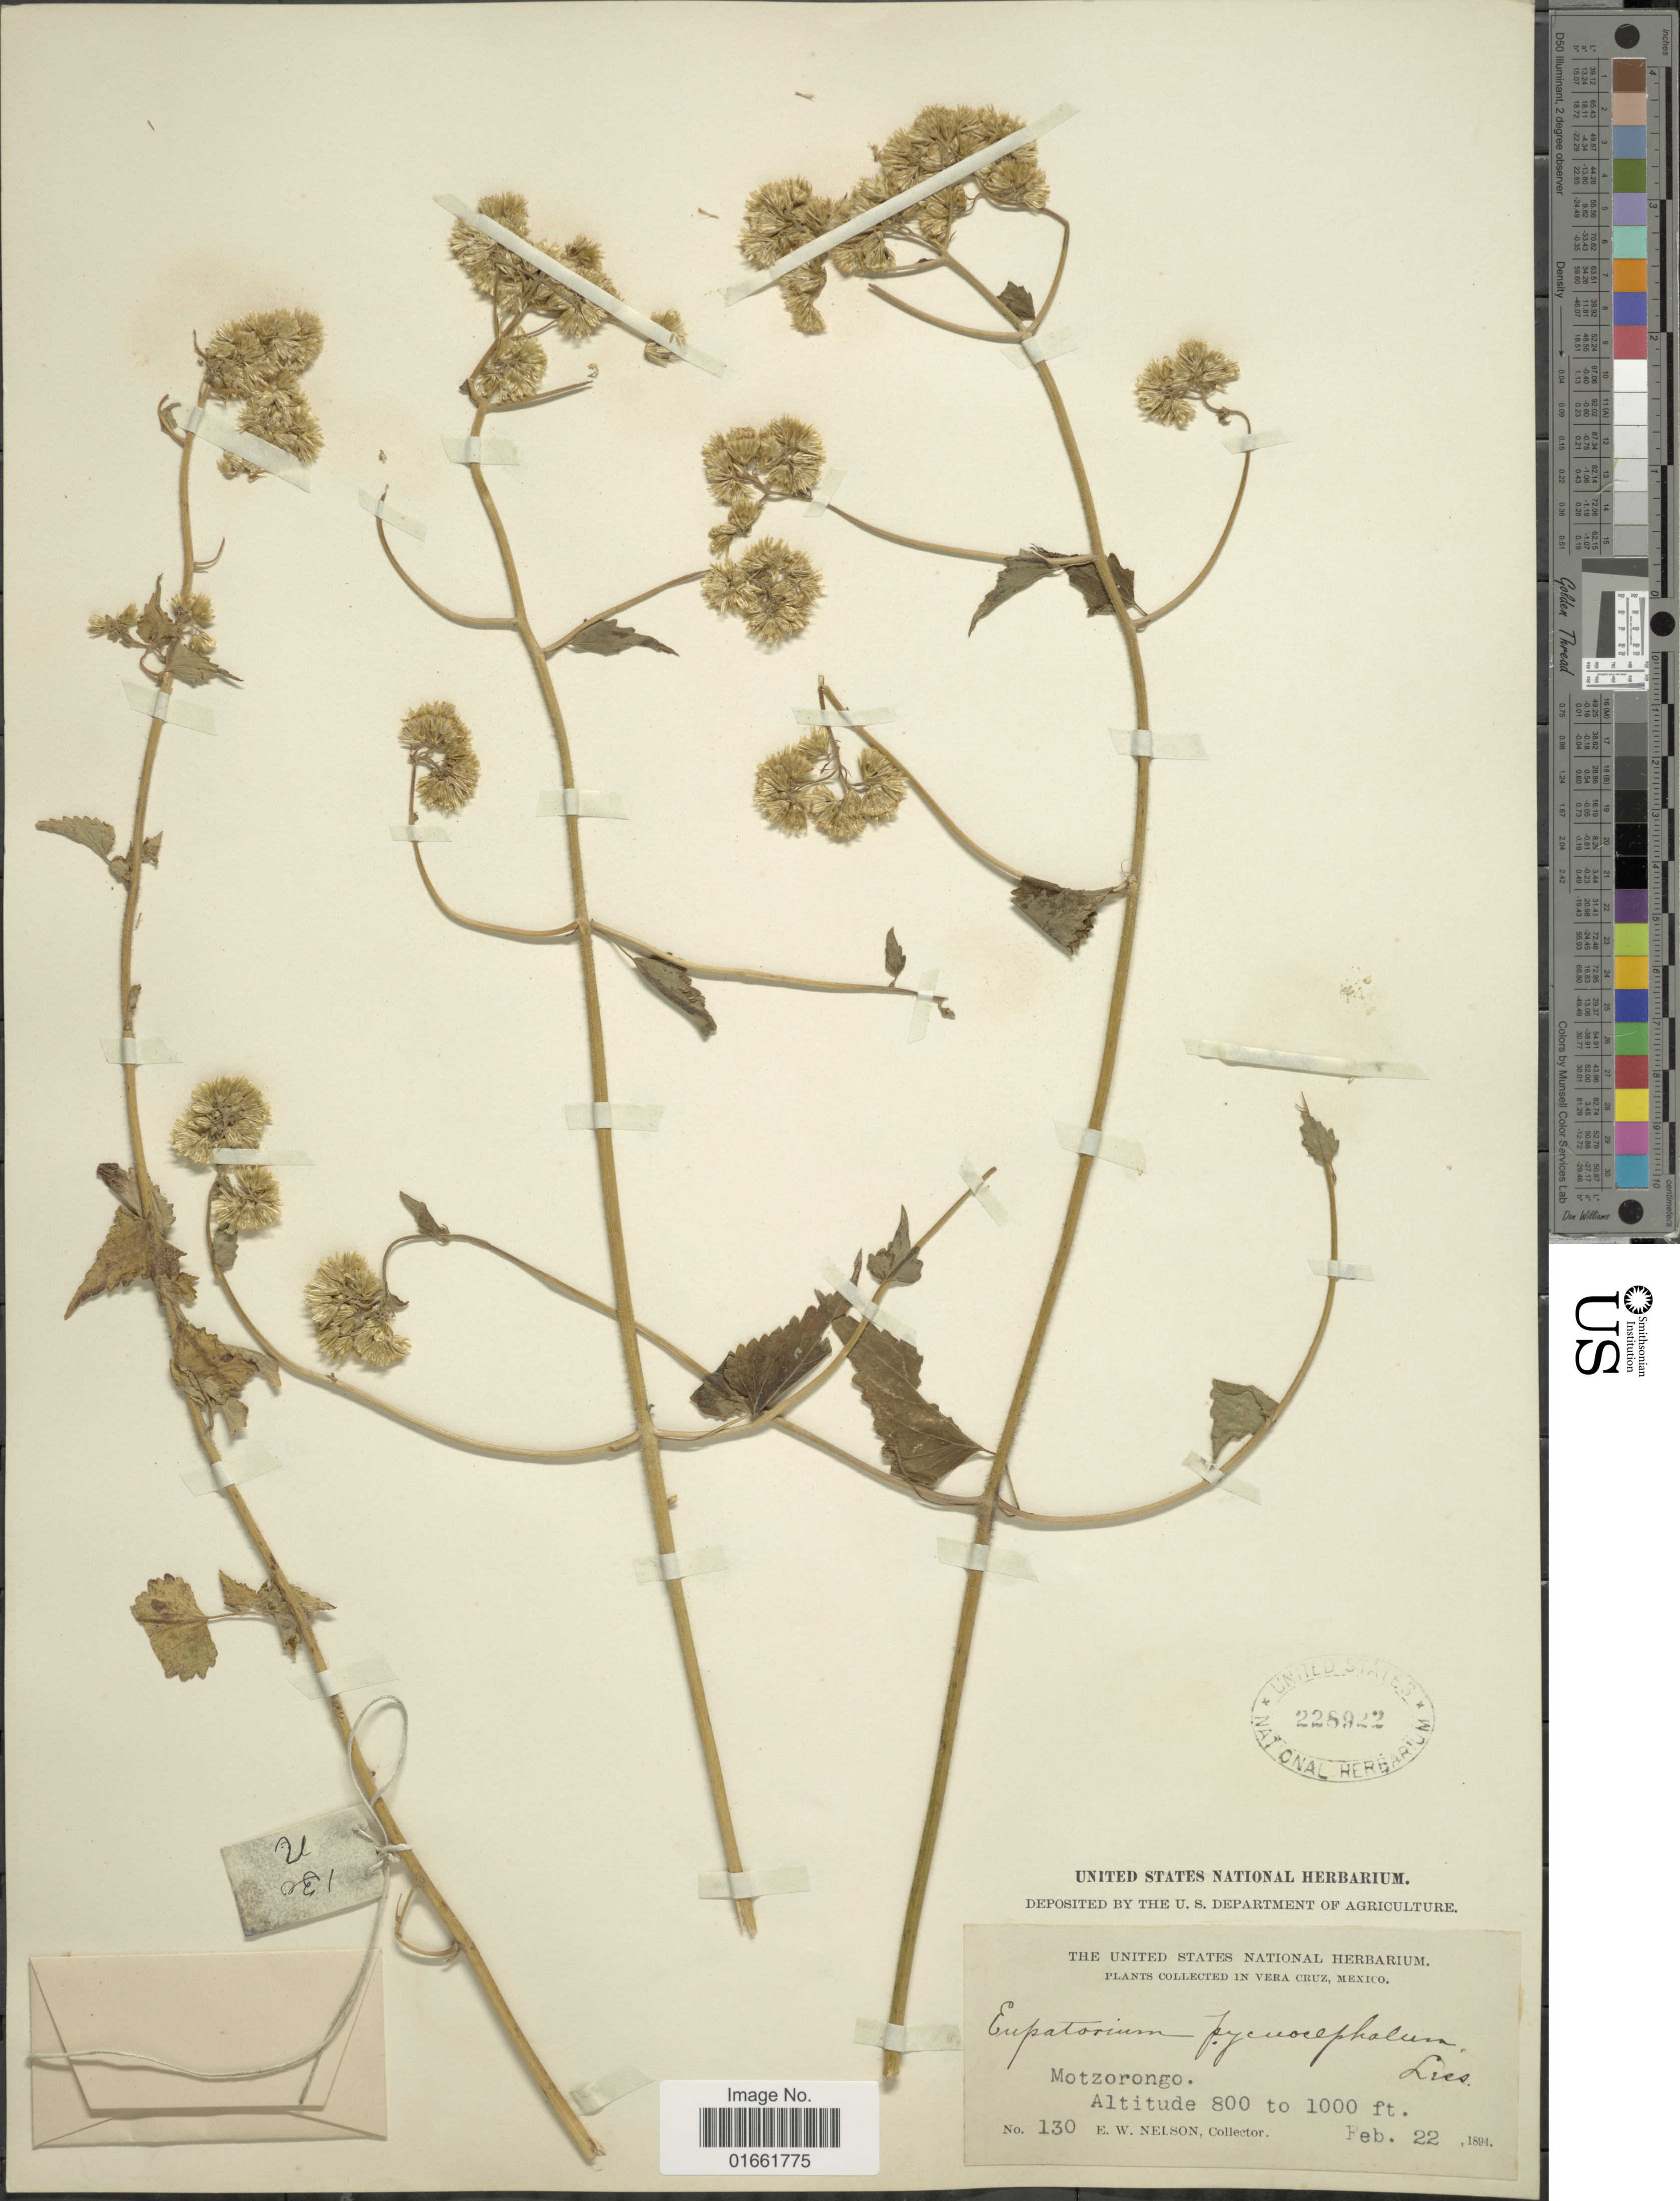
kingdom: Plantae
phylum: Tracheophyta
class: Magnoliopsida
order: Asterales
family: Asteraceae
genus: Fleischmannia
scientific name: Fleischmannia pratensis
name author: (Klatt) R.M. King & H. Rob.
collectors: E. W. Nelson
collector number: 130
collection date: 1894-02-22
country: Mexico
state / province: Veracruz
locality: Vera Cruz. Motzorongo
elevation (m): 244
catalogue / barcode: US 228922